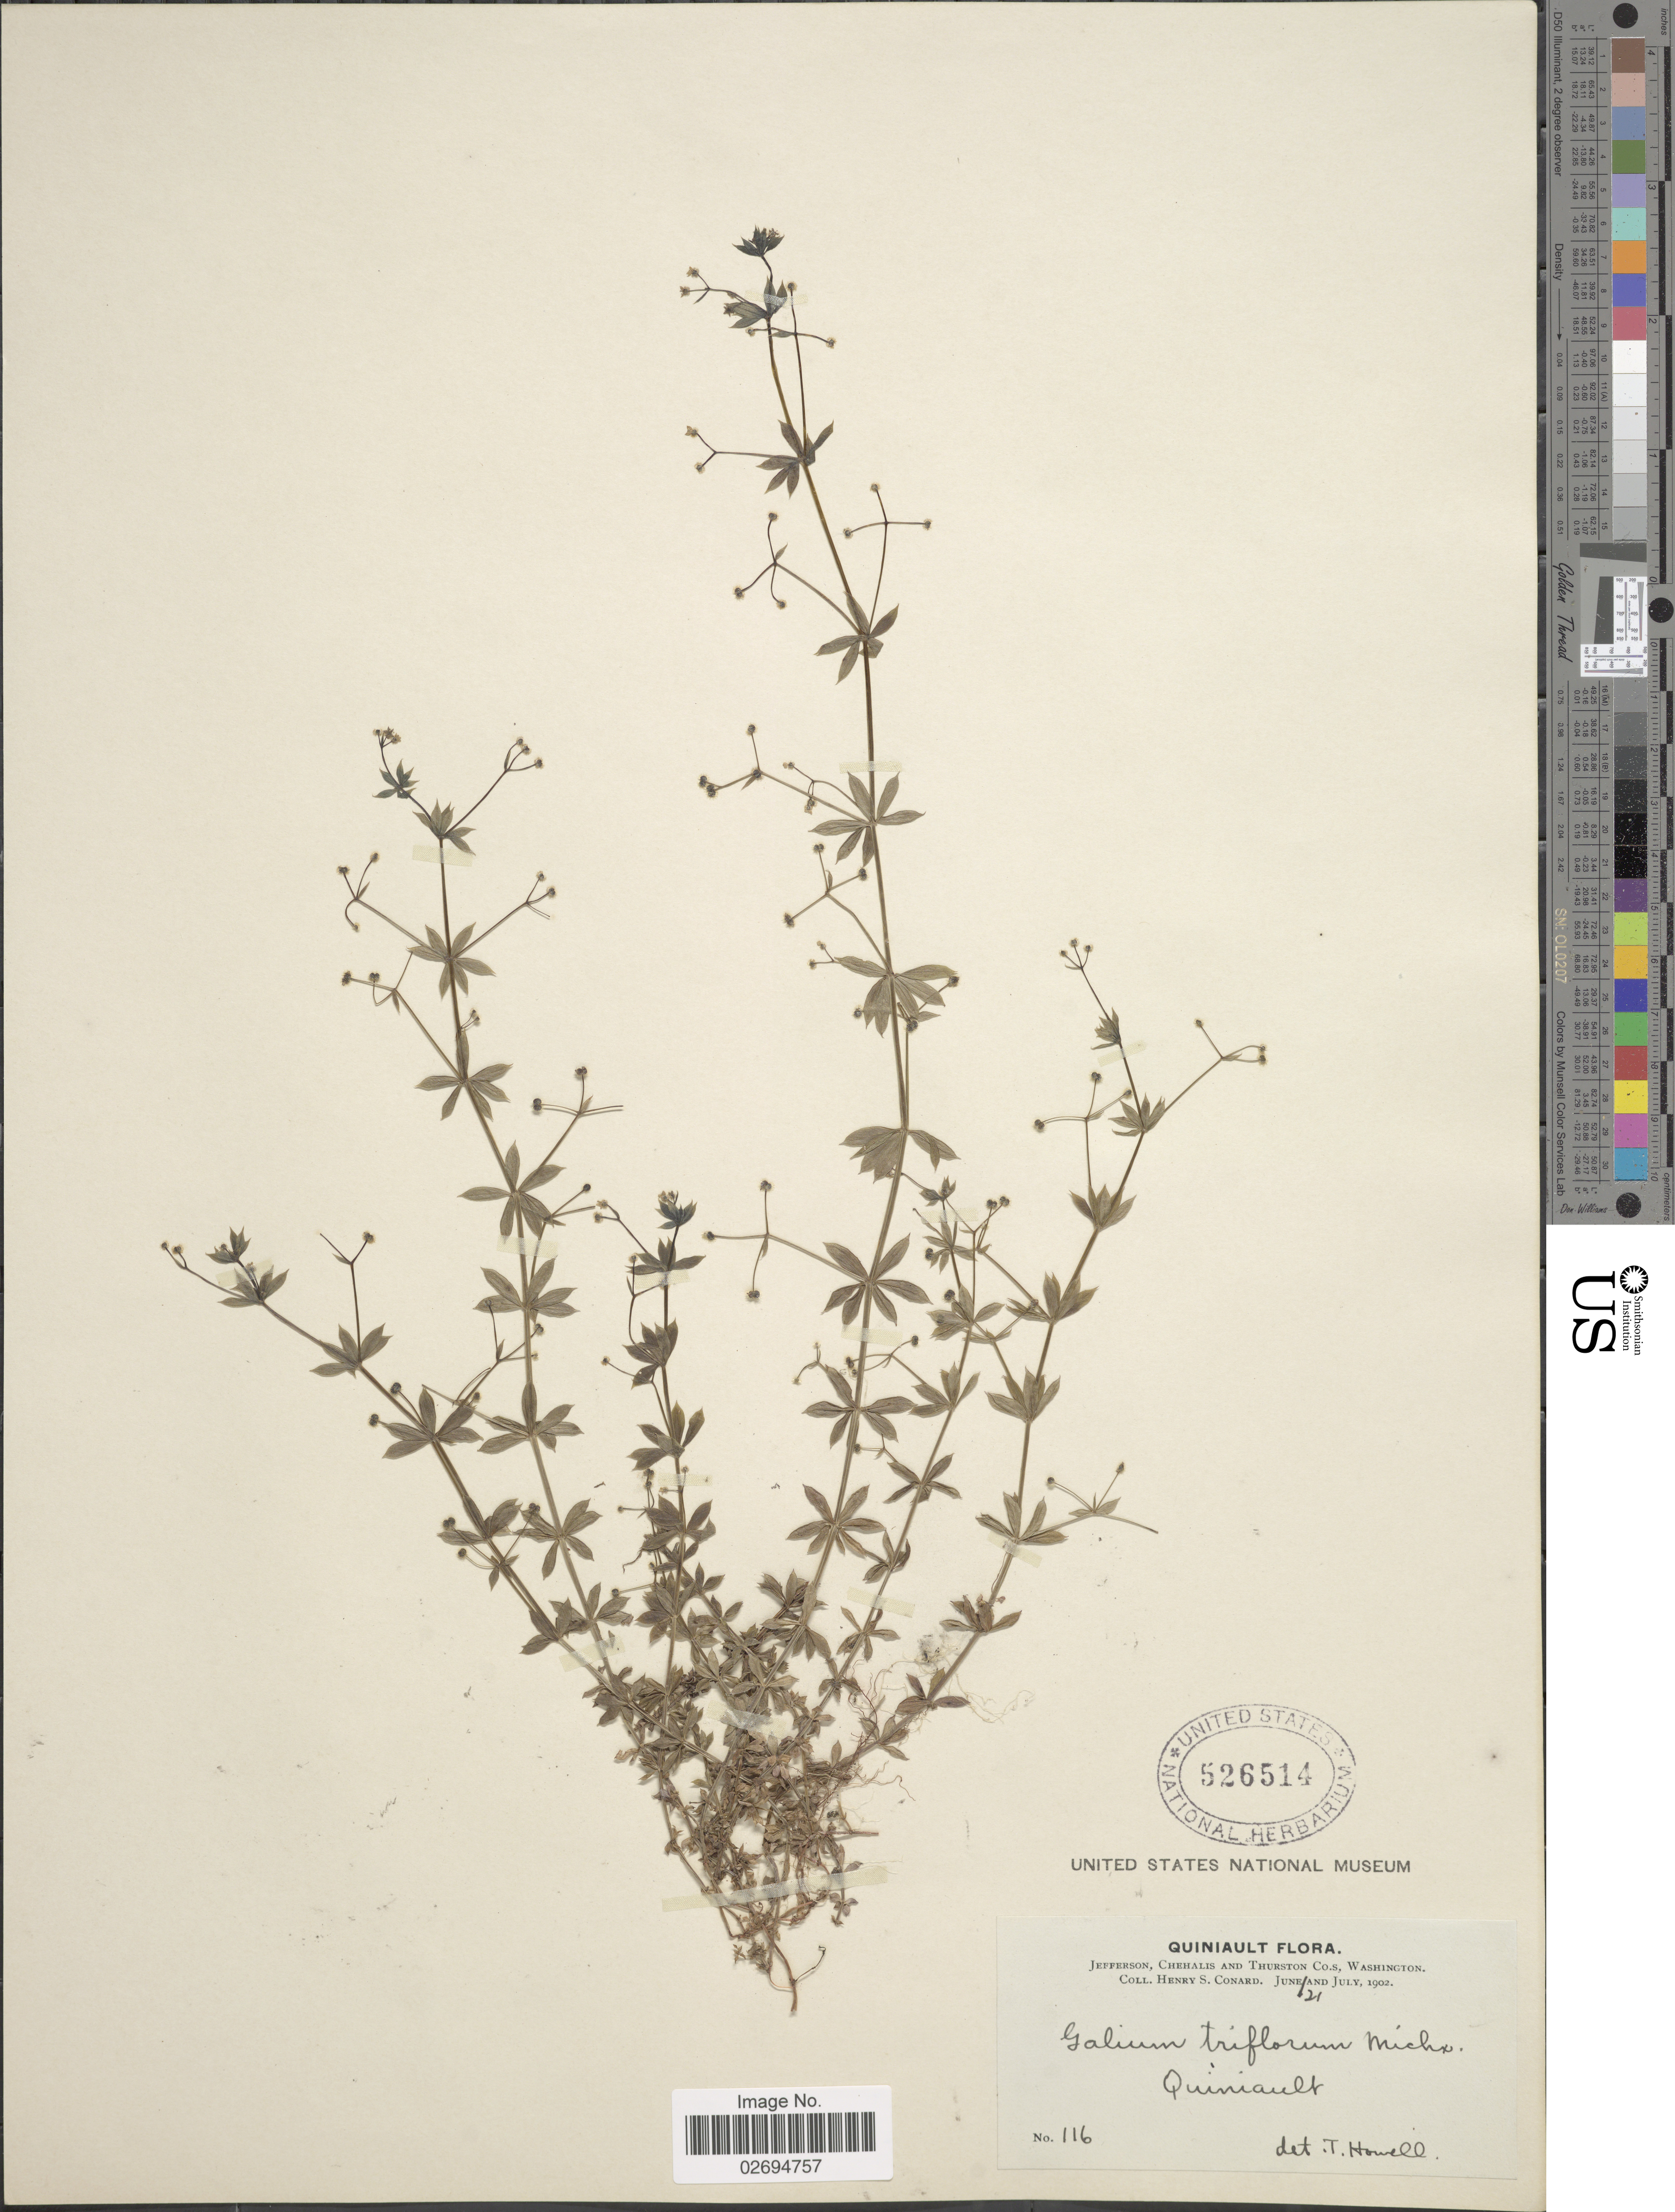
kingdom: Plantae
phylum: Tracheophyta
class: Magnoliopsida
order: Gentianales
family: Rubiaceae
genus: Galium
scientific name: Galium triflorum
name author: Michx.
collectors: H. S. Conard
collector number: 116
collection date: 1902-06-21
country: United States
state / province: Washington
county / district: Thurston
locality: Quiniault, Jefferson, Chehalis and Thurston Co.s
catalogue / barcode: US 526514